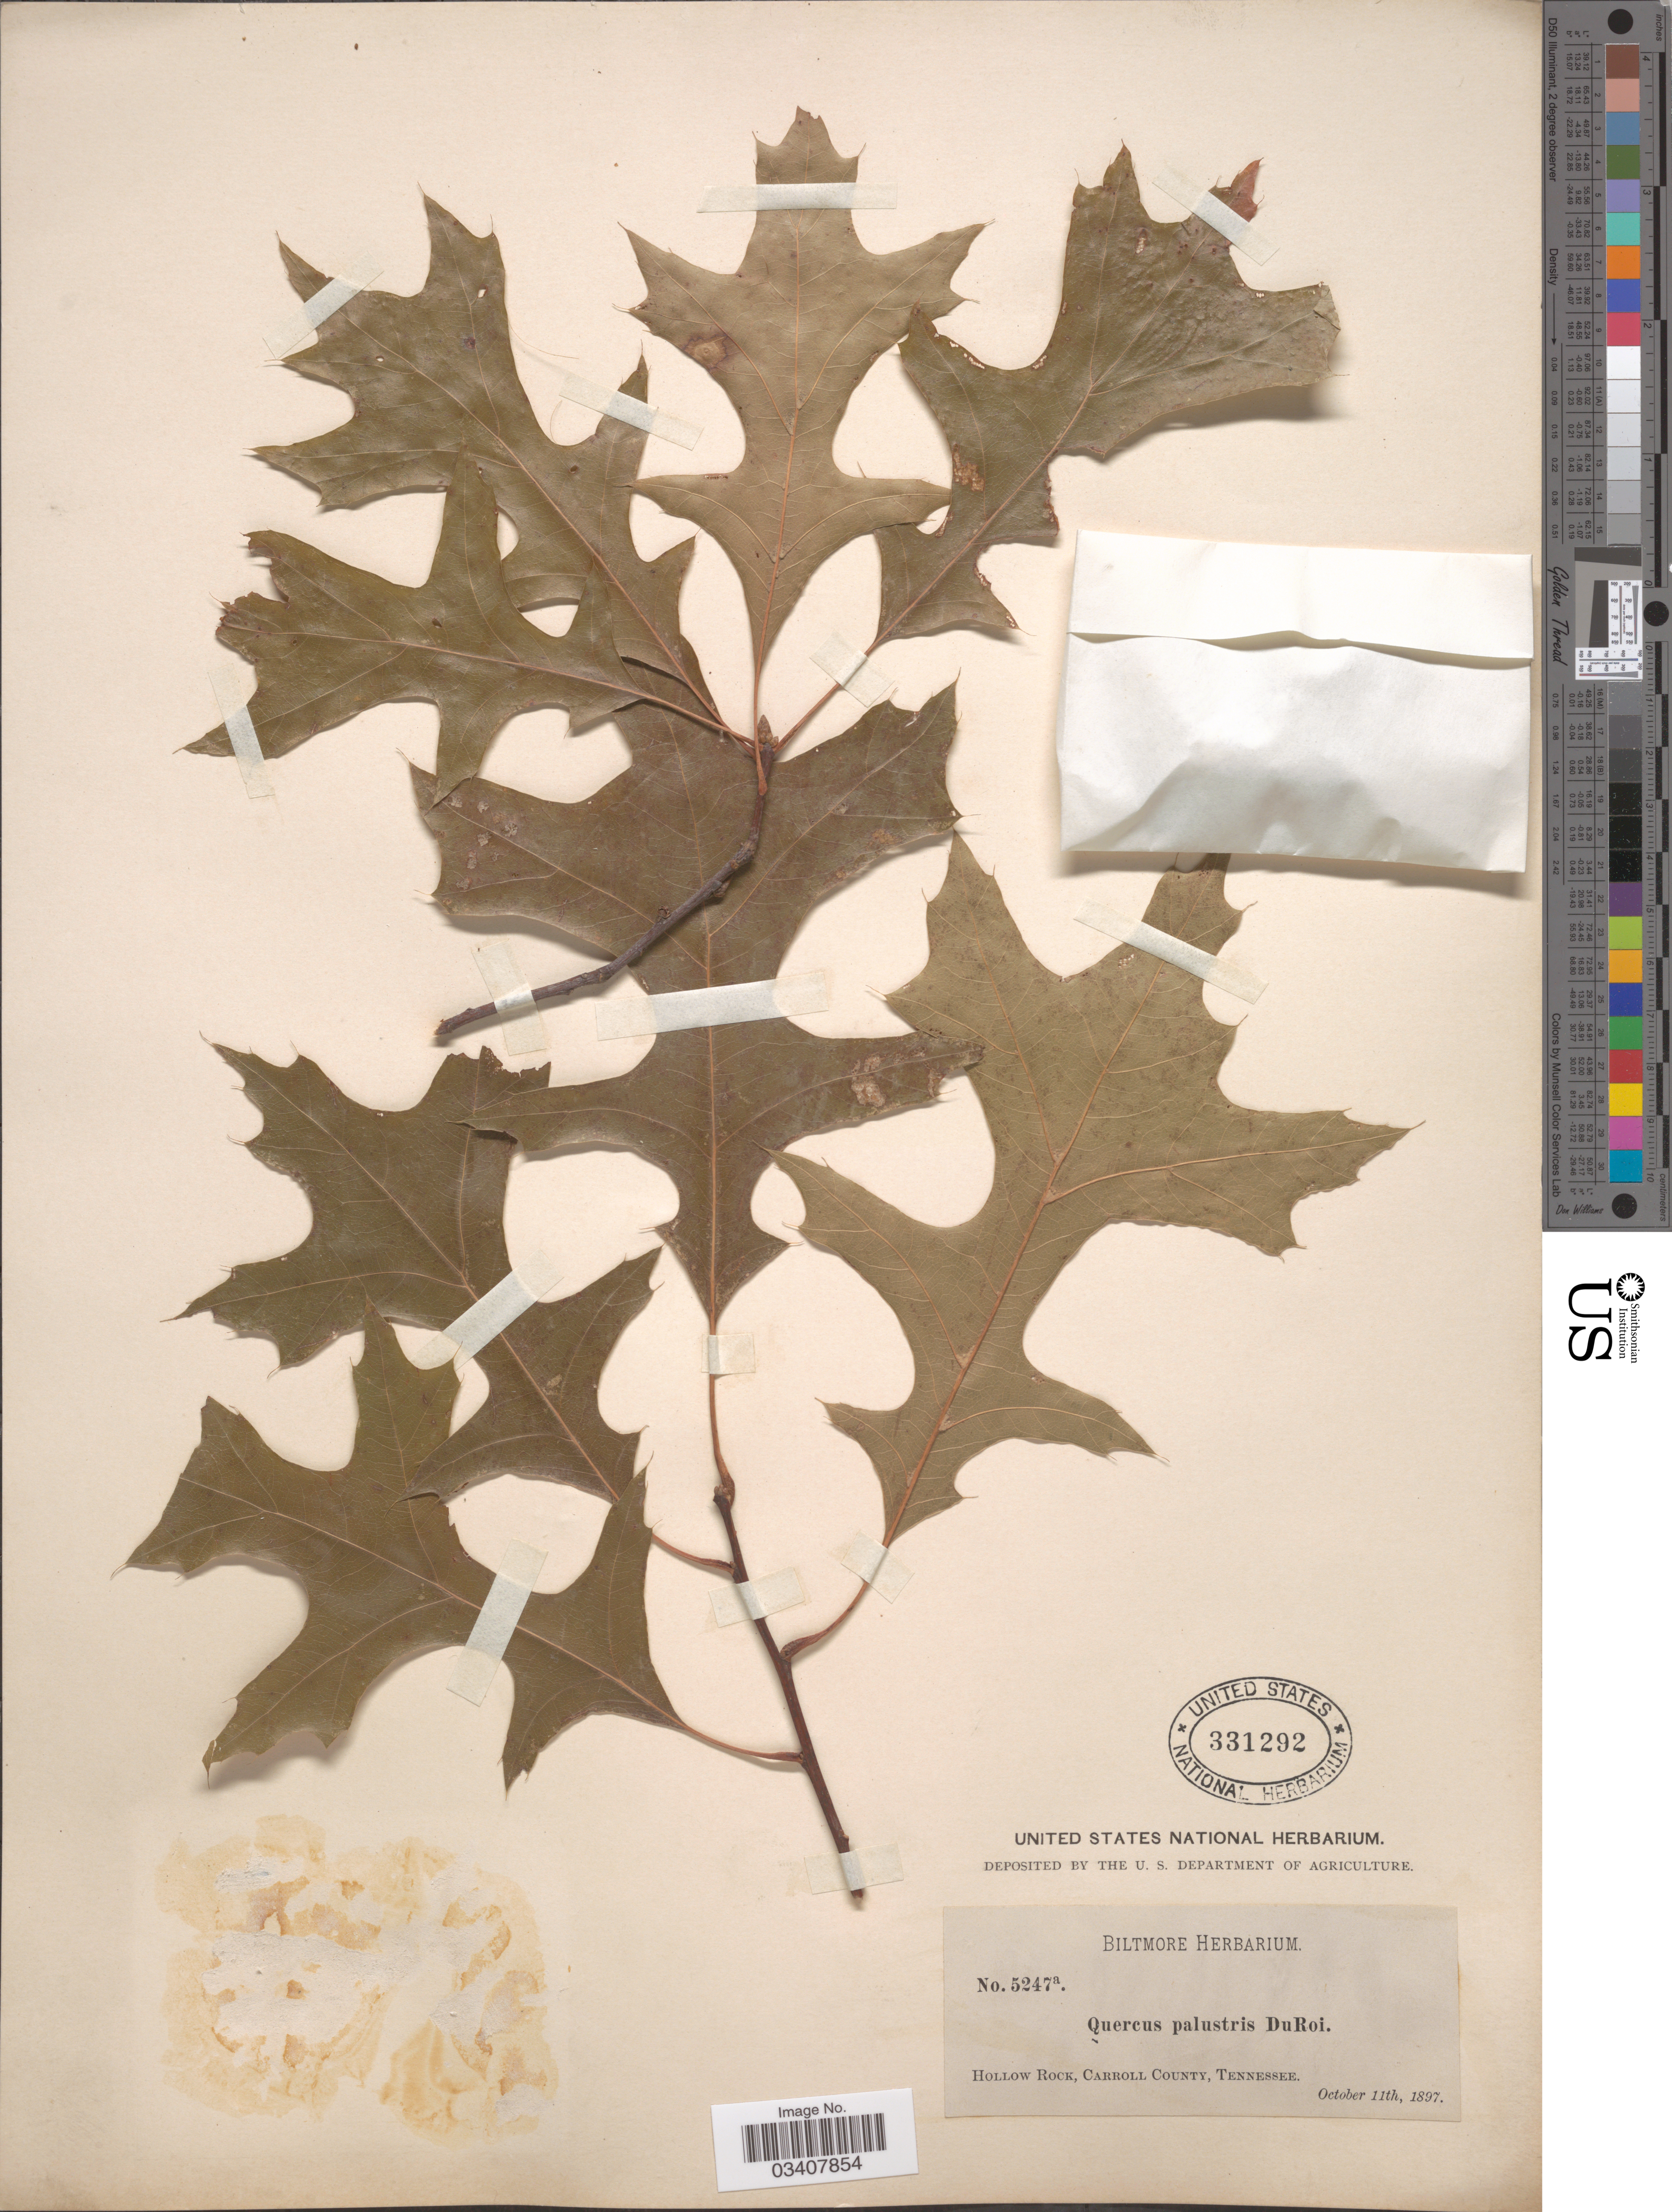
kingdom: Plantae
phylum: Tracheophyta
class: Magnoliopsida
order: Fagales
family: Fagaceae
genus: Quercus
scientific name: Quercus palustris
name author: Münchh.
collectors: ex herb. Biltmore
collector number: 5247a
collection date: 1897-10-11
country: United States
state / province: Tennessee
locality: Hollow Rock, Carroll County.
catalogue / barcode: US 331292